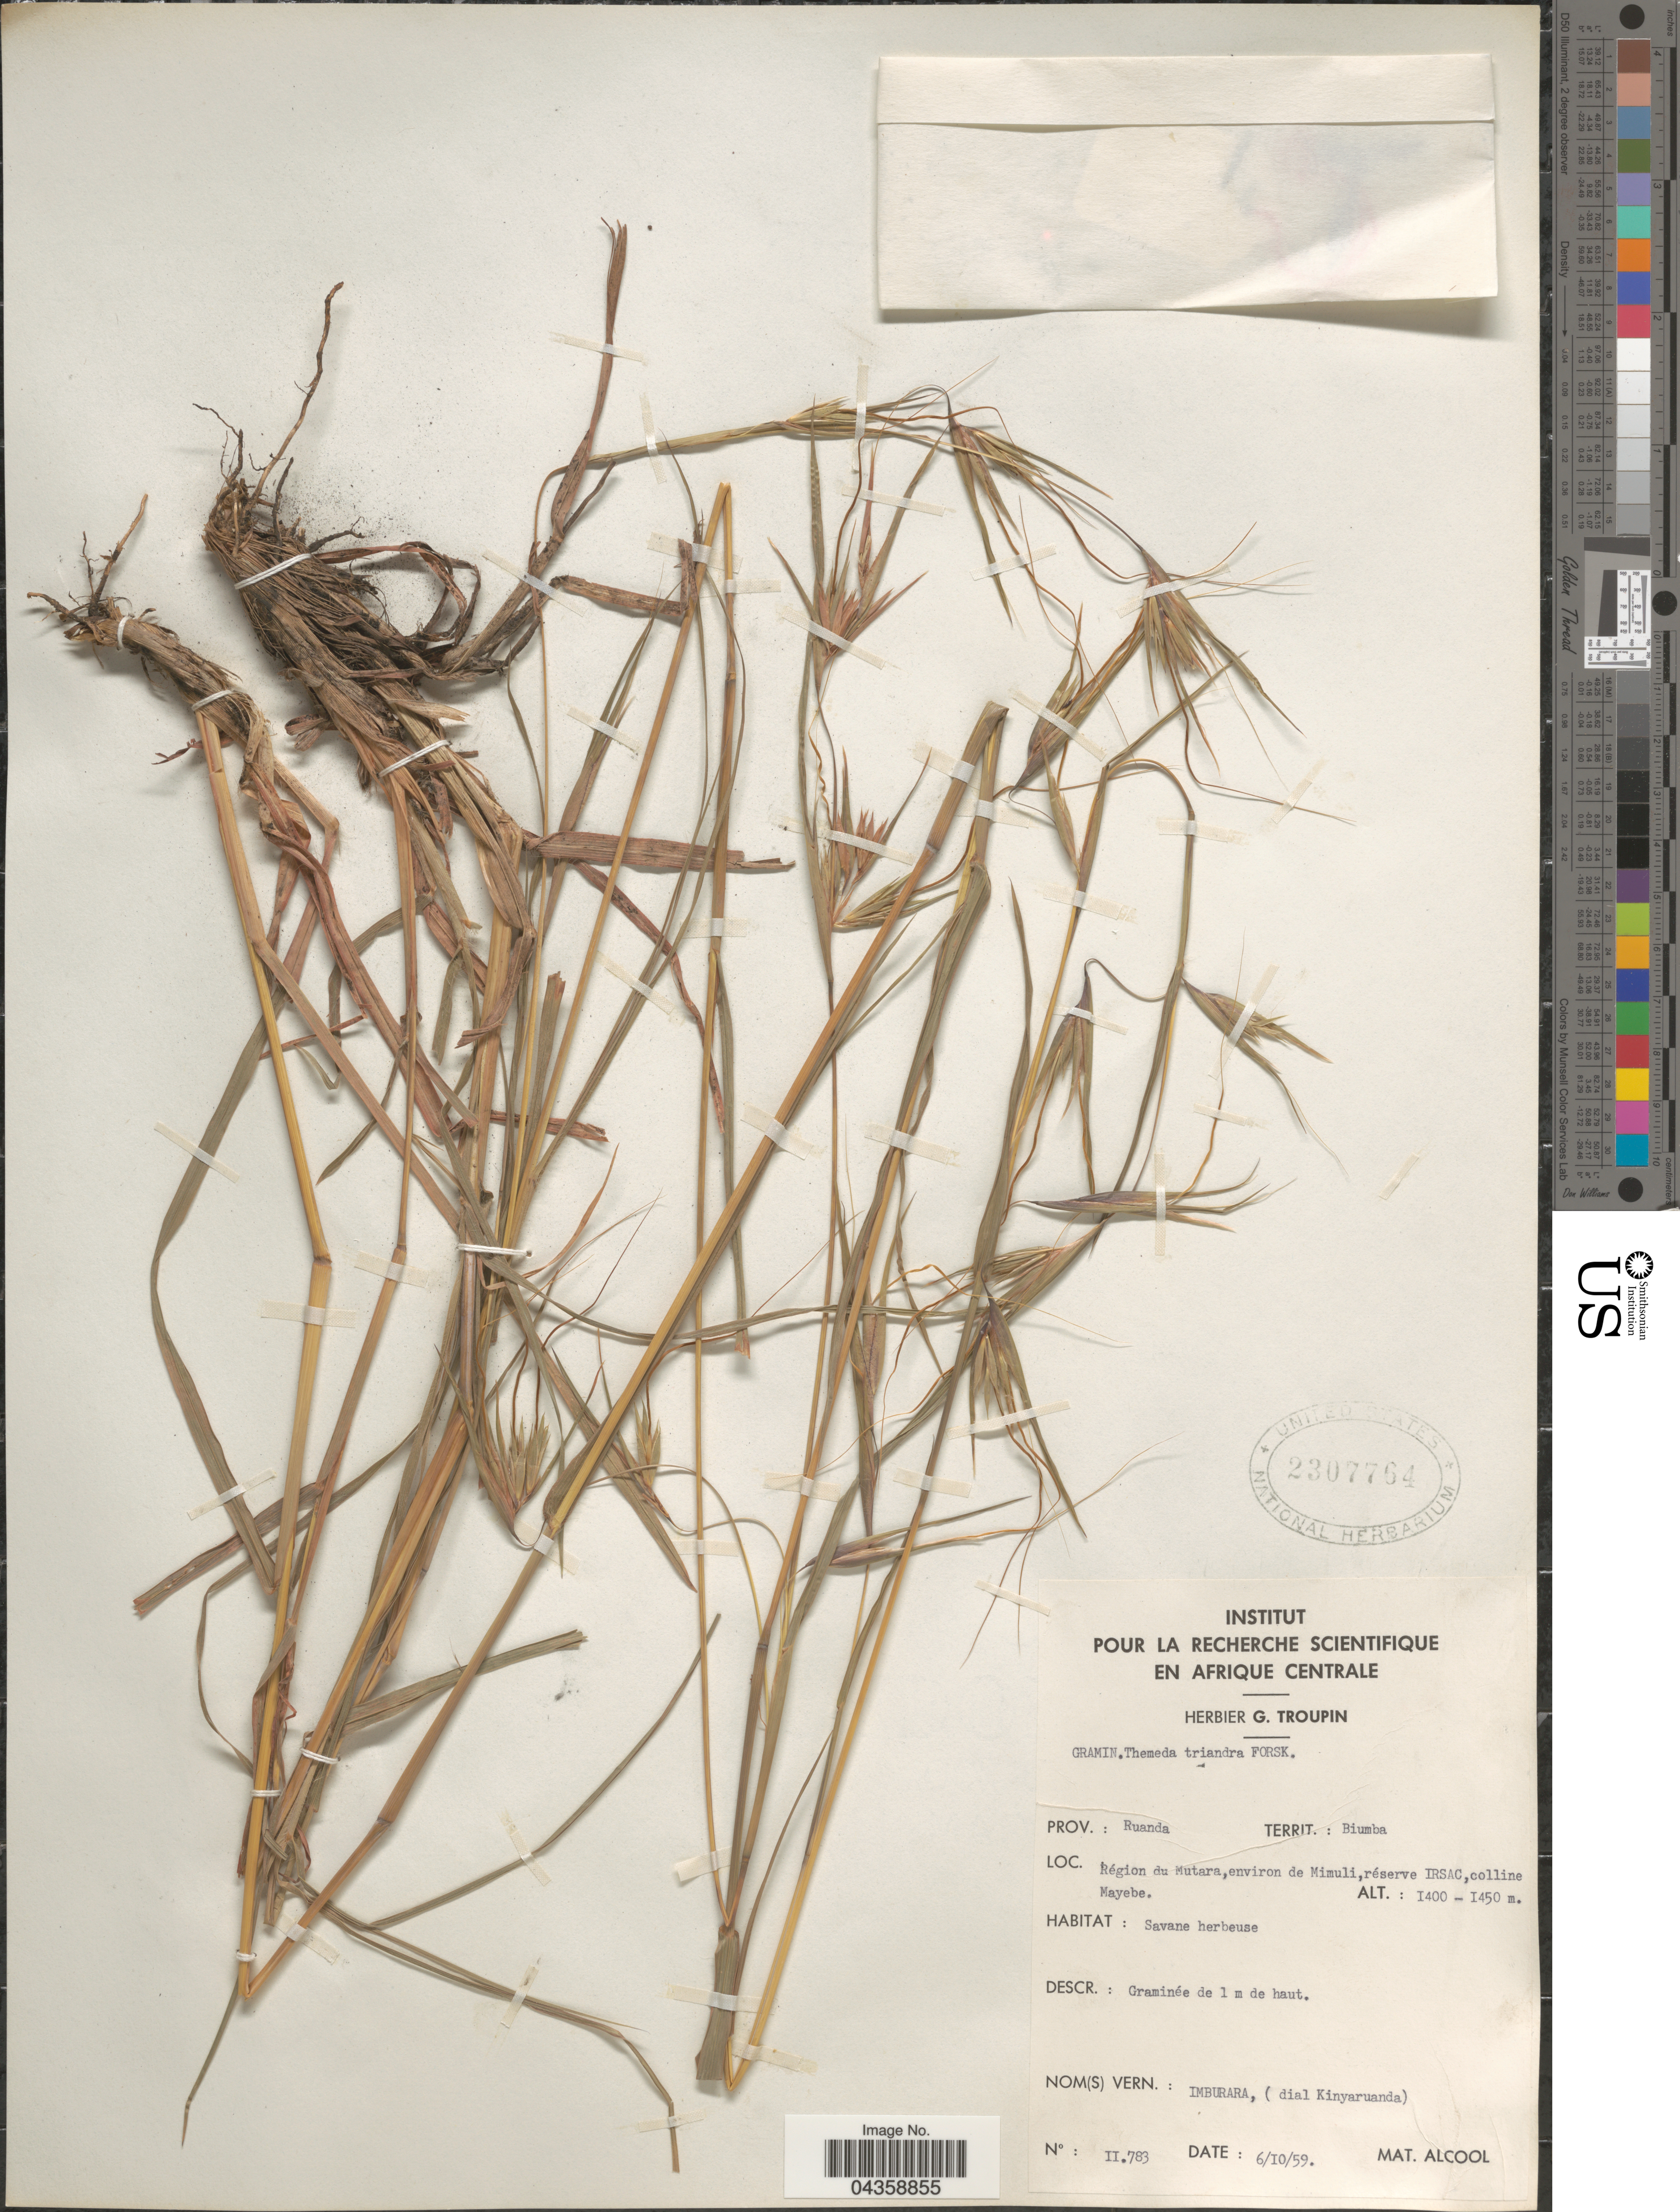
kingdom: Plantae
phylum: Tracheophyta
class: Liliopsida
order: Poales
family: Poaceae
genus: Themeda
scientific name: Themeda triandra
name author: Forssk.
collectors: ex herb. G. Troupin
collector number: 11783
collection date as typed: Transcribed d/m/y: 6/10/59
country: Rwanda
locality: Prov.: Ruanda. Territ.: Biumba. Région du Mutara, environ de Mimuli, réserve IRSAC, colline Mayebe.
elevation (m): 1400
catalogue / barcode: US 2307764